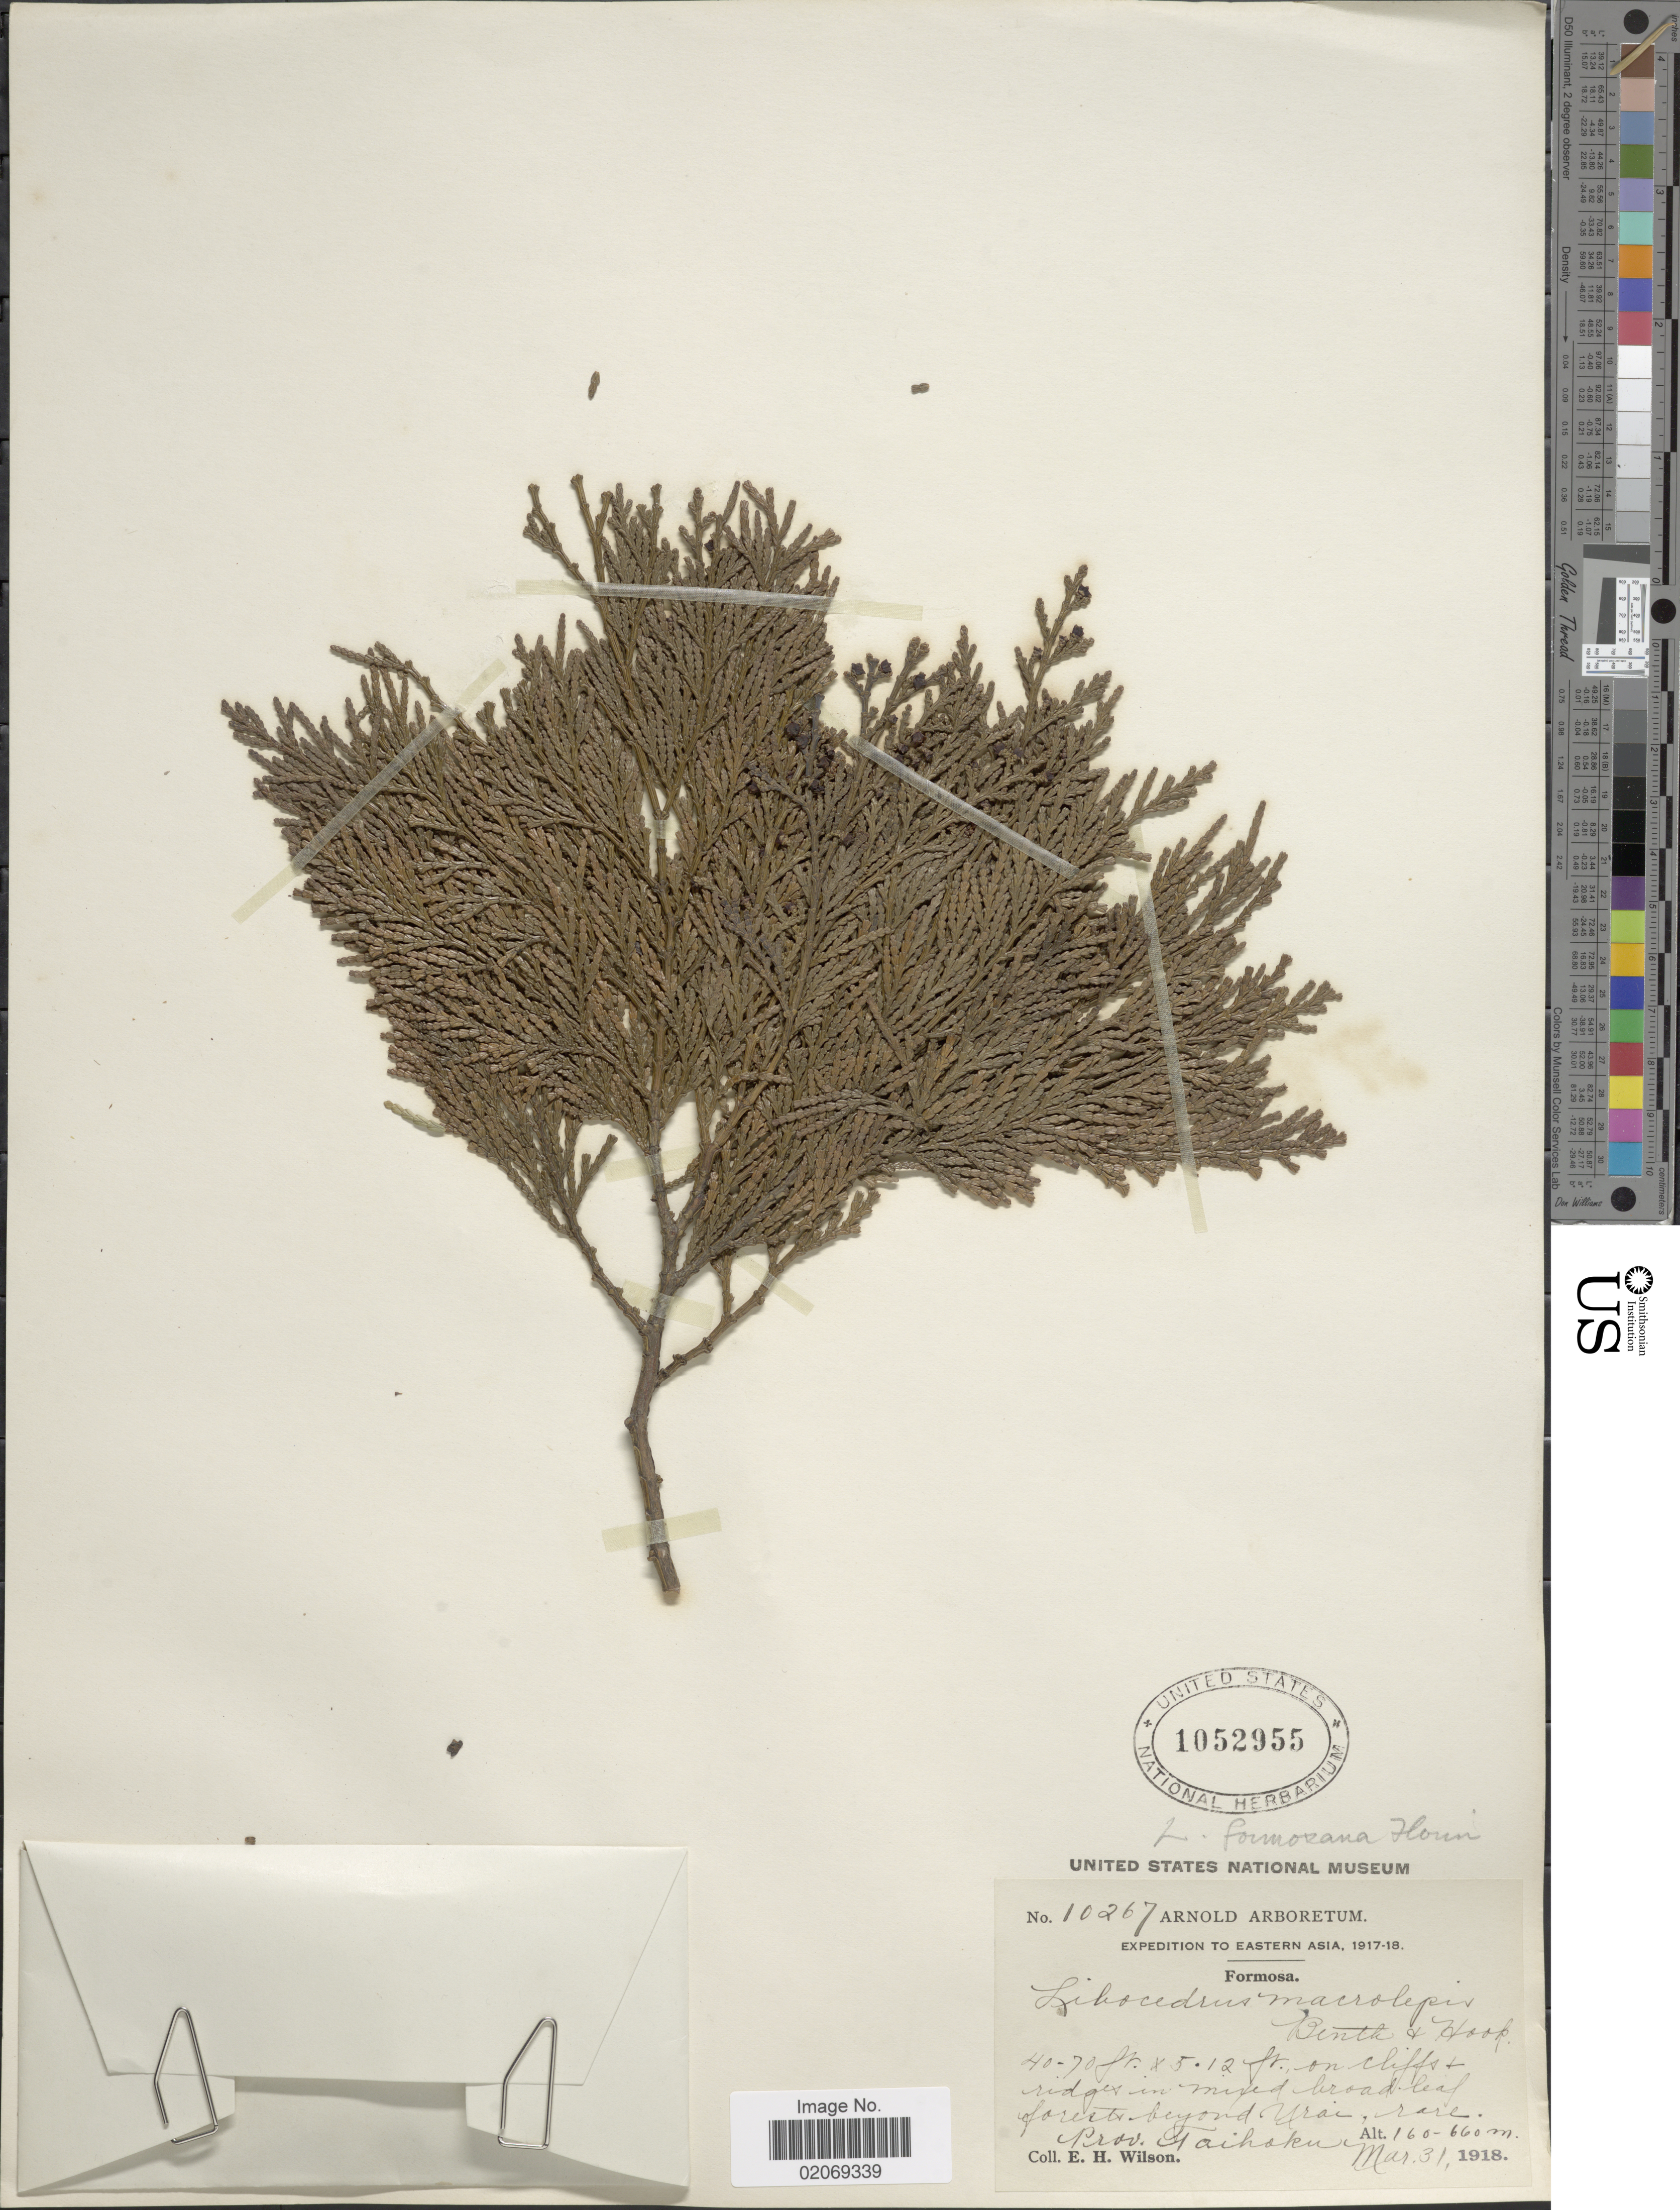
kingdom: Plantae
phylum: Tracheophyta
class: Pinopsida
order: Pinales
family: Cupressaceae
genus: Libocedrus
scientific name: Libocedrus formosana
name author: Florin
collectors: E. Wilson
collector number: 10267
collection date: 1918-03-31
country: Taiwan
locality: Eastern Asia, Formosa, on cliffs + ridges in mixed broad leaf forest beyond Yrai, Prov. Taihoku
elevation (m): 160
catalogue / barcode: US 1052955